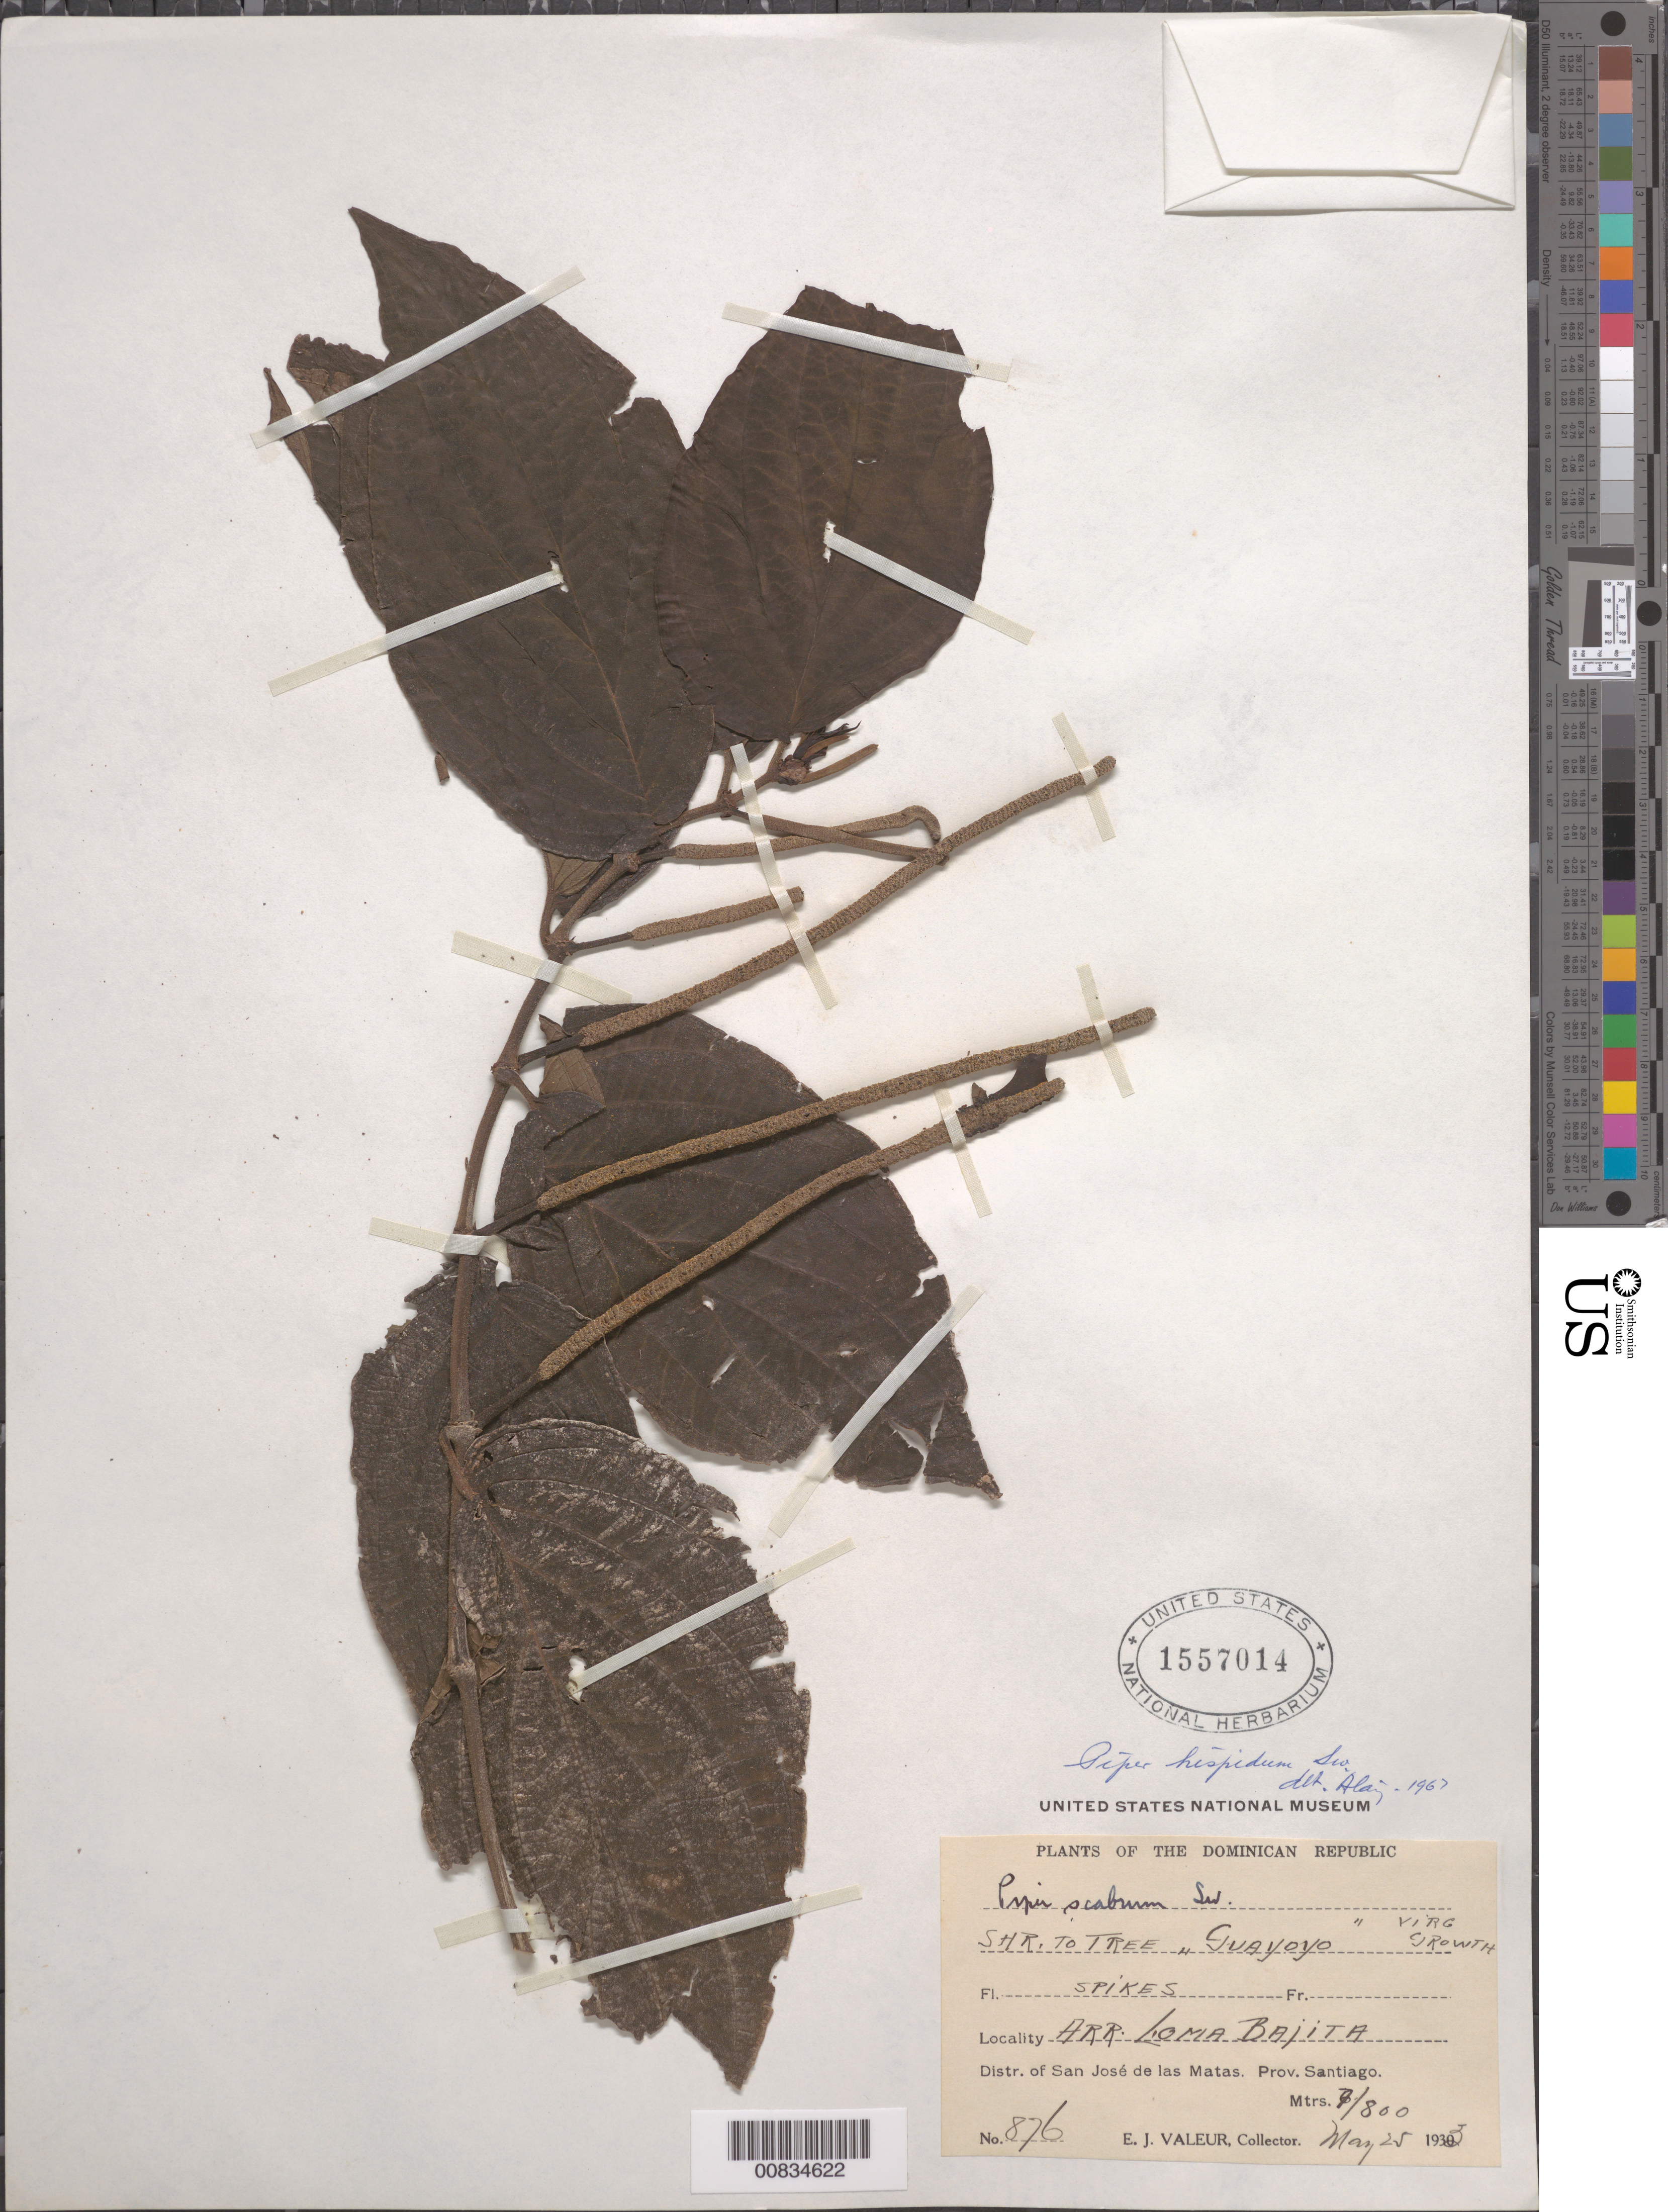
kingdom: Plantae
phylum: Tracheophyta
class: Magnoliopsida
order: Piperales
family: Piperaceae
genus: Piper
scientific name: Piper hispidum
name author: Sw.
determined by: Liogier, Alain H.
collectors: E. Valeur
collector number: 876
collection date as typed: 25 May 1933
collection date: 1933-05-25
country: Dominican Republic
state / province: Santiago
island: Hispaniola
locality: Distr. of San José de las Matas. Arroyo Loma Bajita.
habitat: Virg. growth.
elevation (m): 700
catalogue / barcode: US 1557014